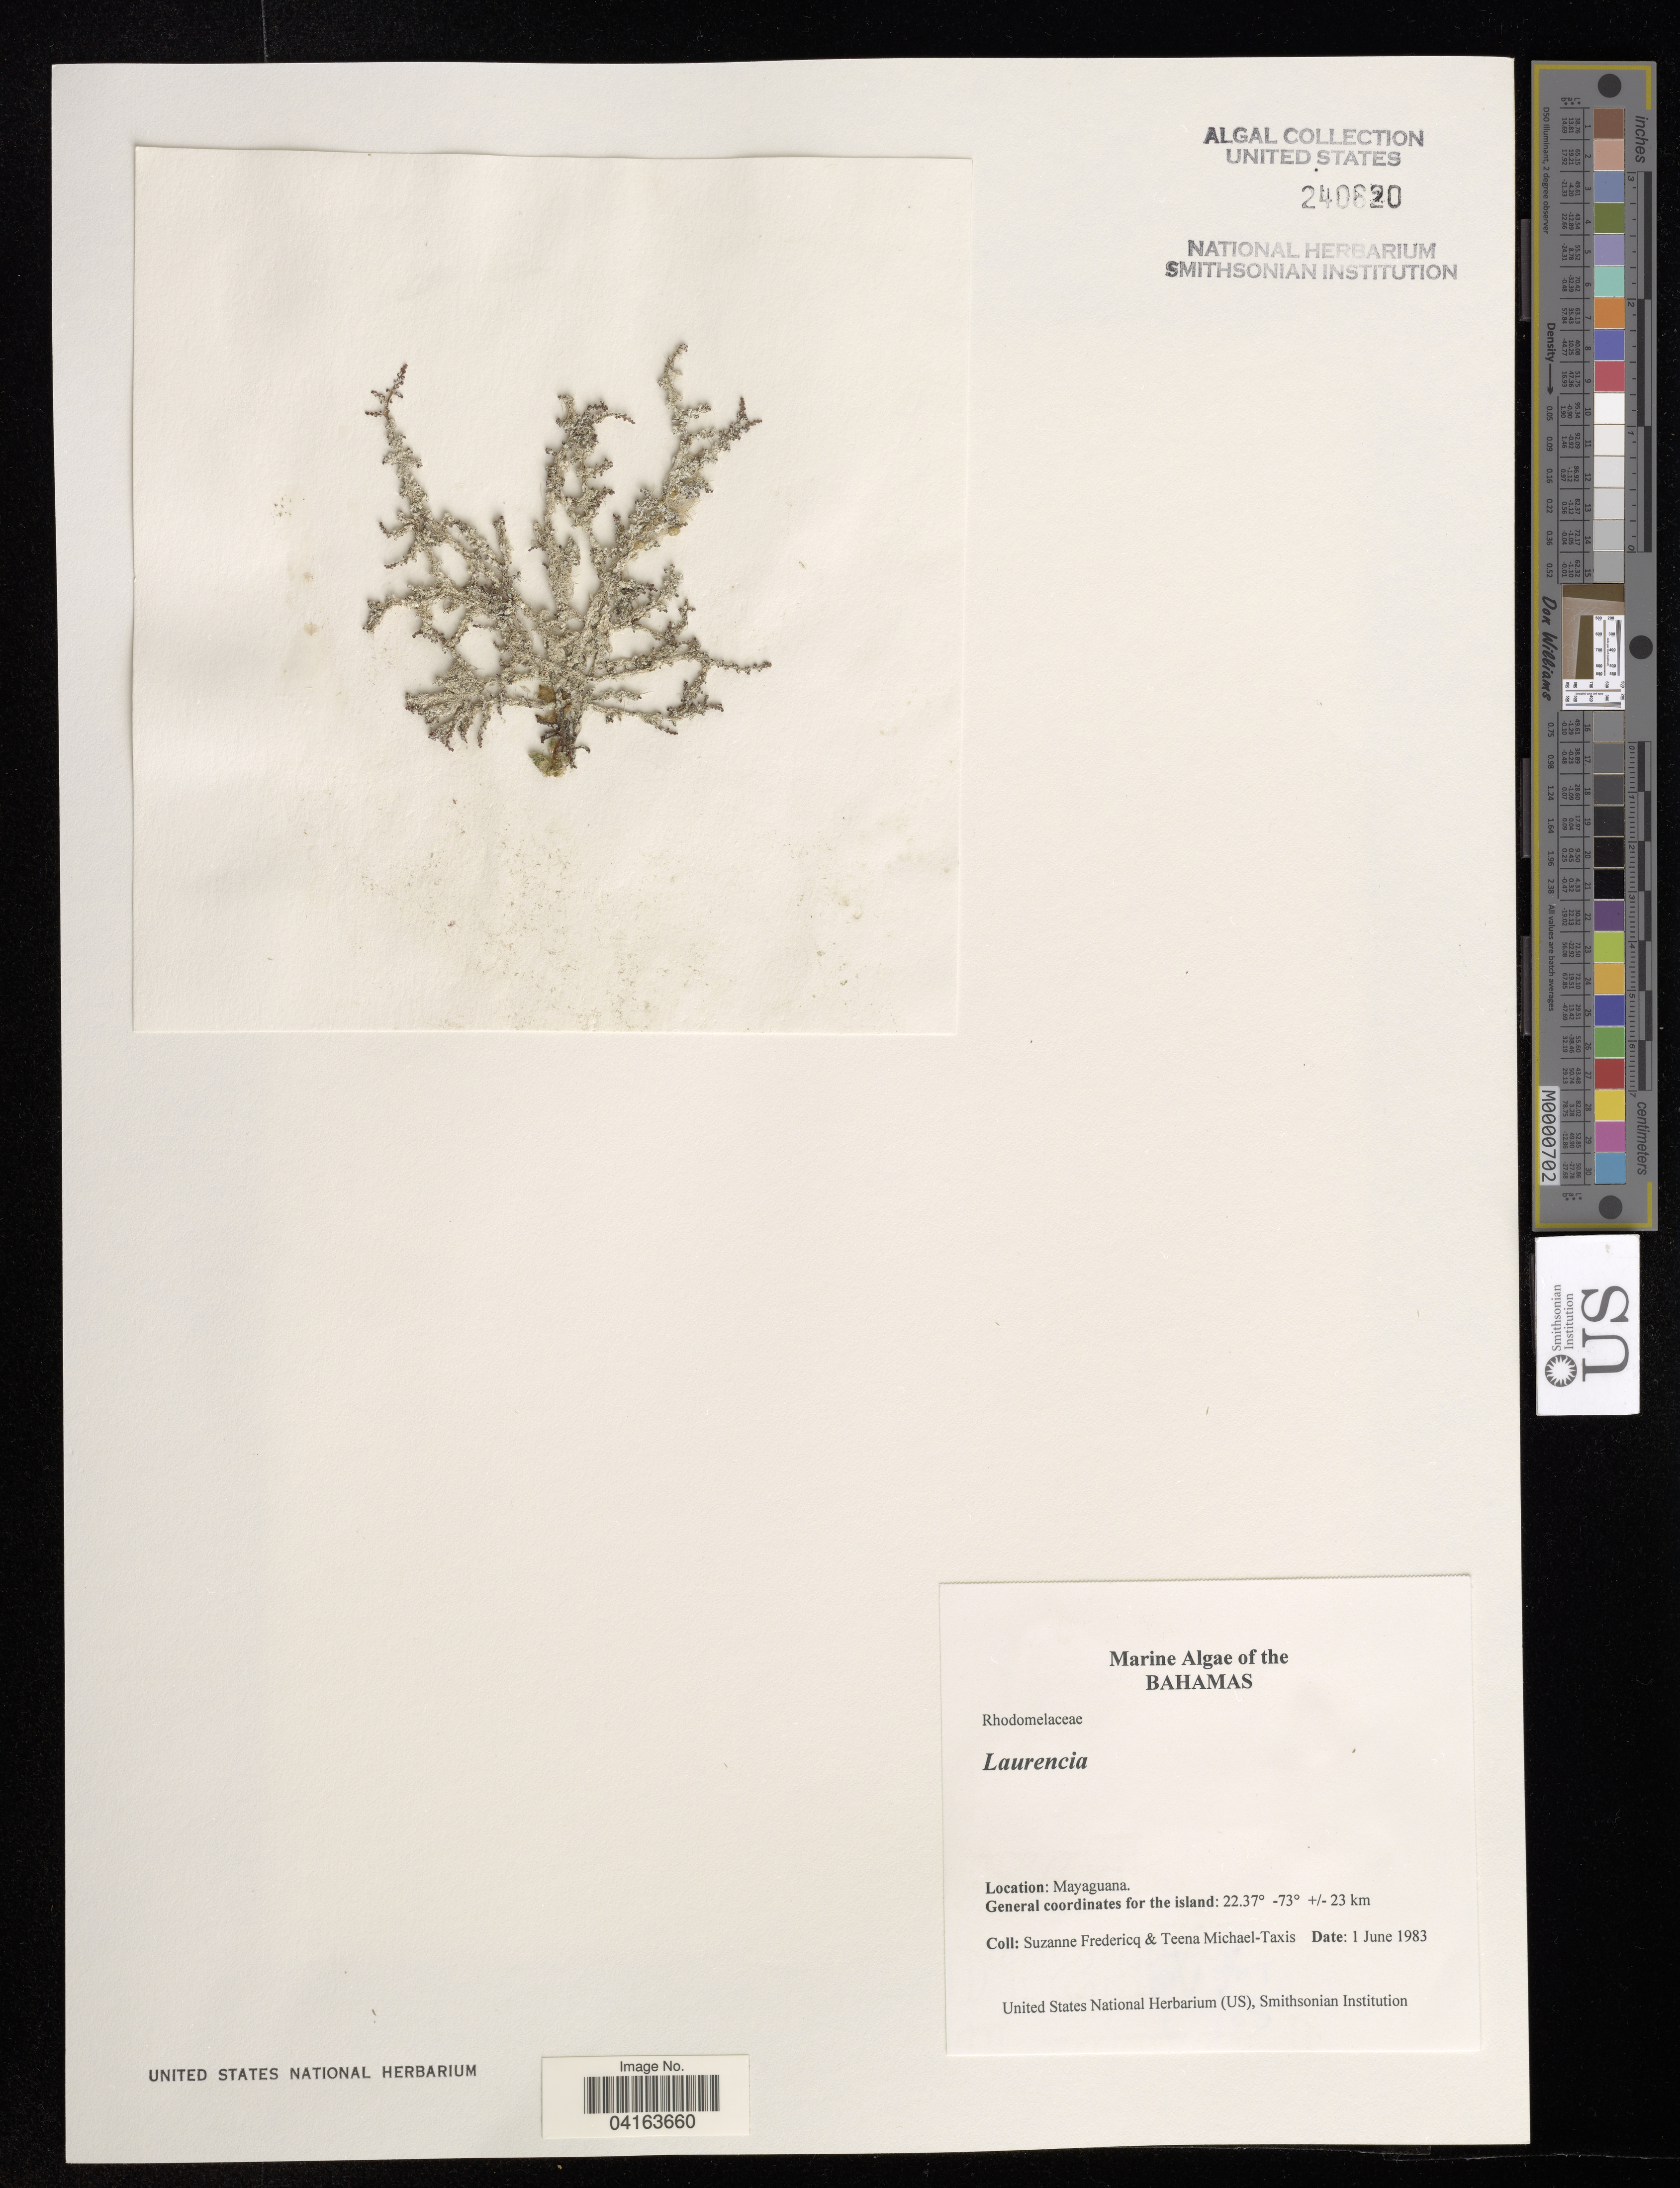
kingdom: Plantae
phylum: Rhodophyta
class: Florideophyceae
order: Ceramiales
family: Rhodomelaceae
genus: Laurencia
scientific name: Laurencia sp.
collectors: S. Fredericq & T. Michael-Taxis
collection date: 1983-06-01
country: Bahamas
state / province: Mayaguana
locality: Mayaguana.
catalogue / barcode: US 240620